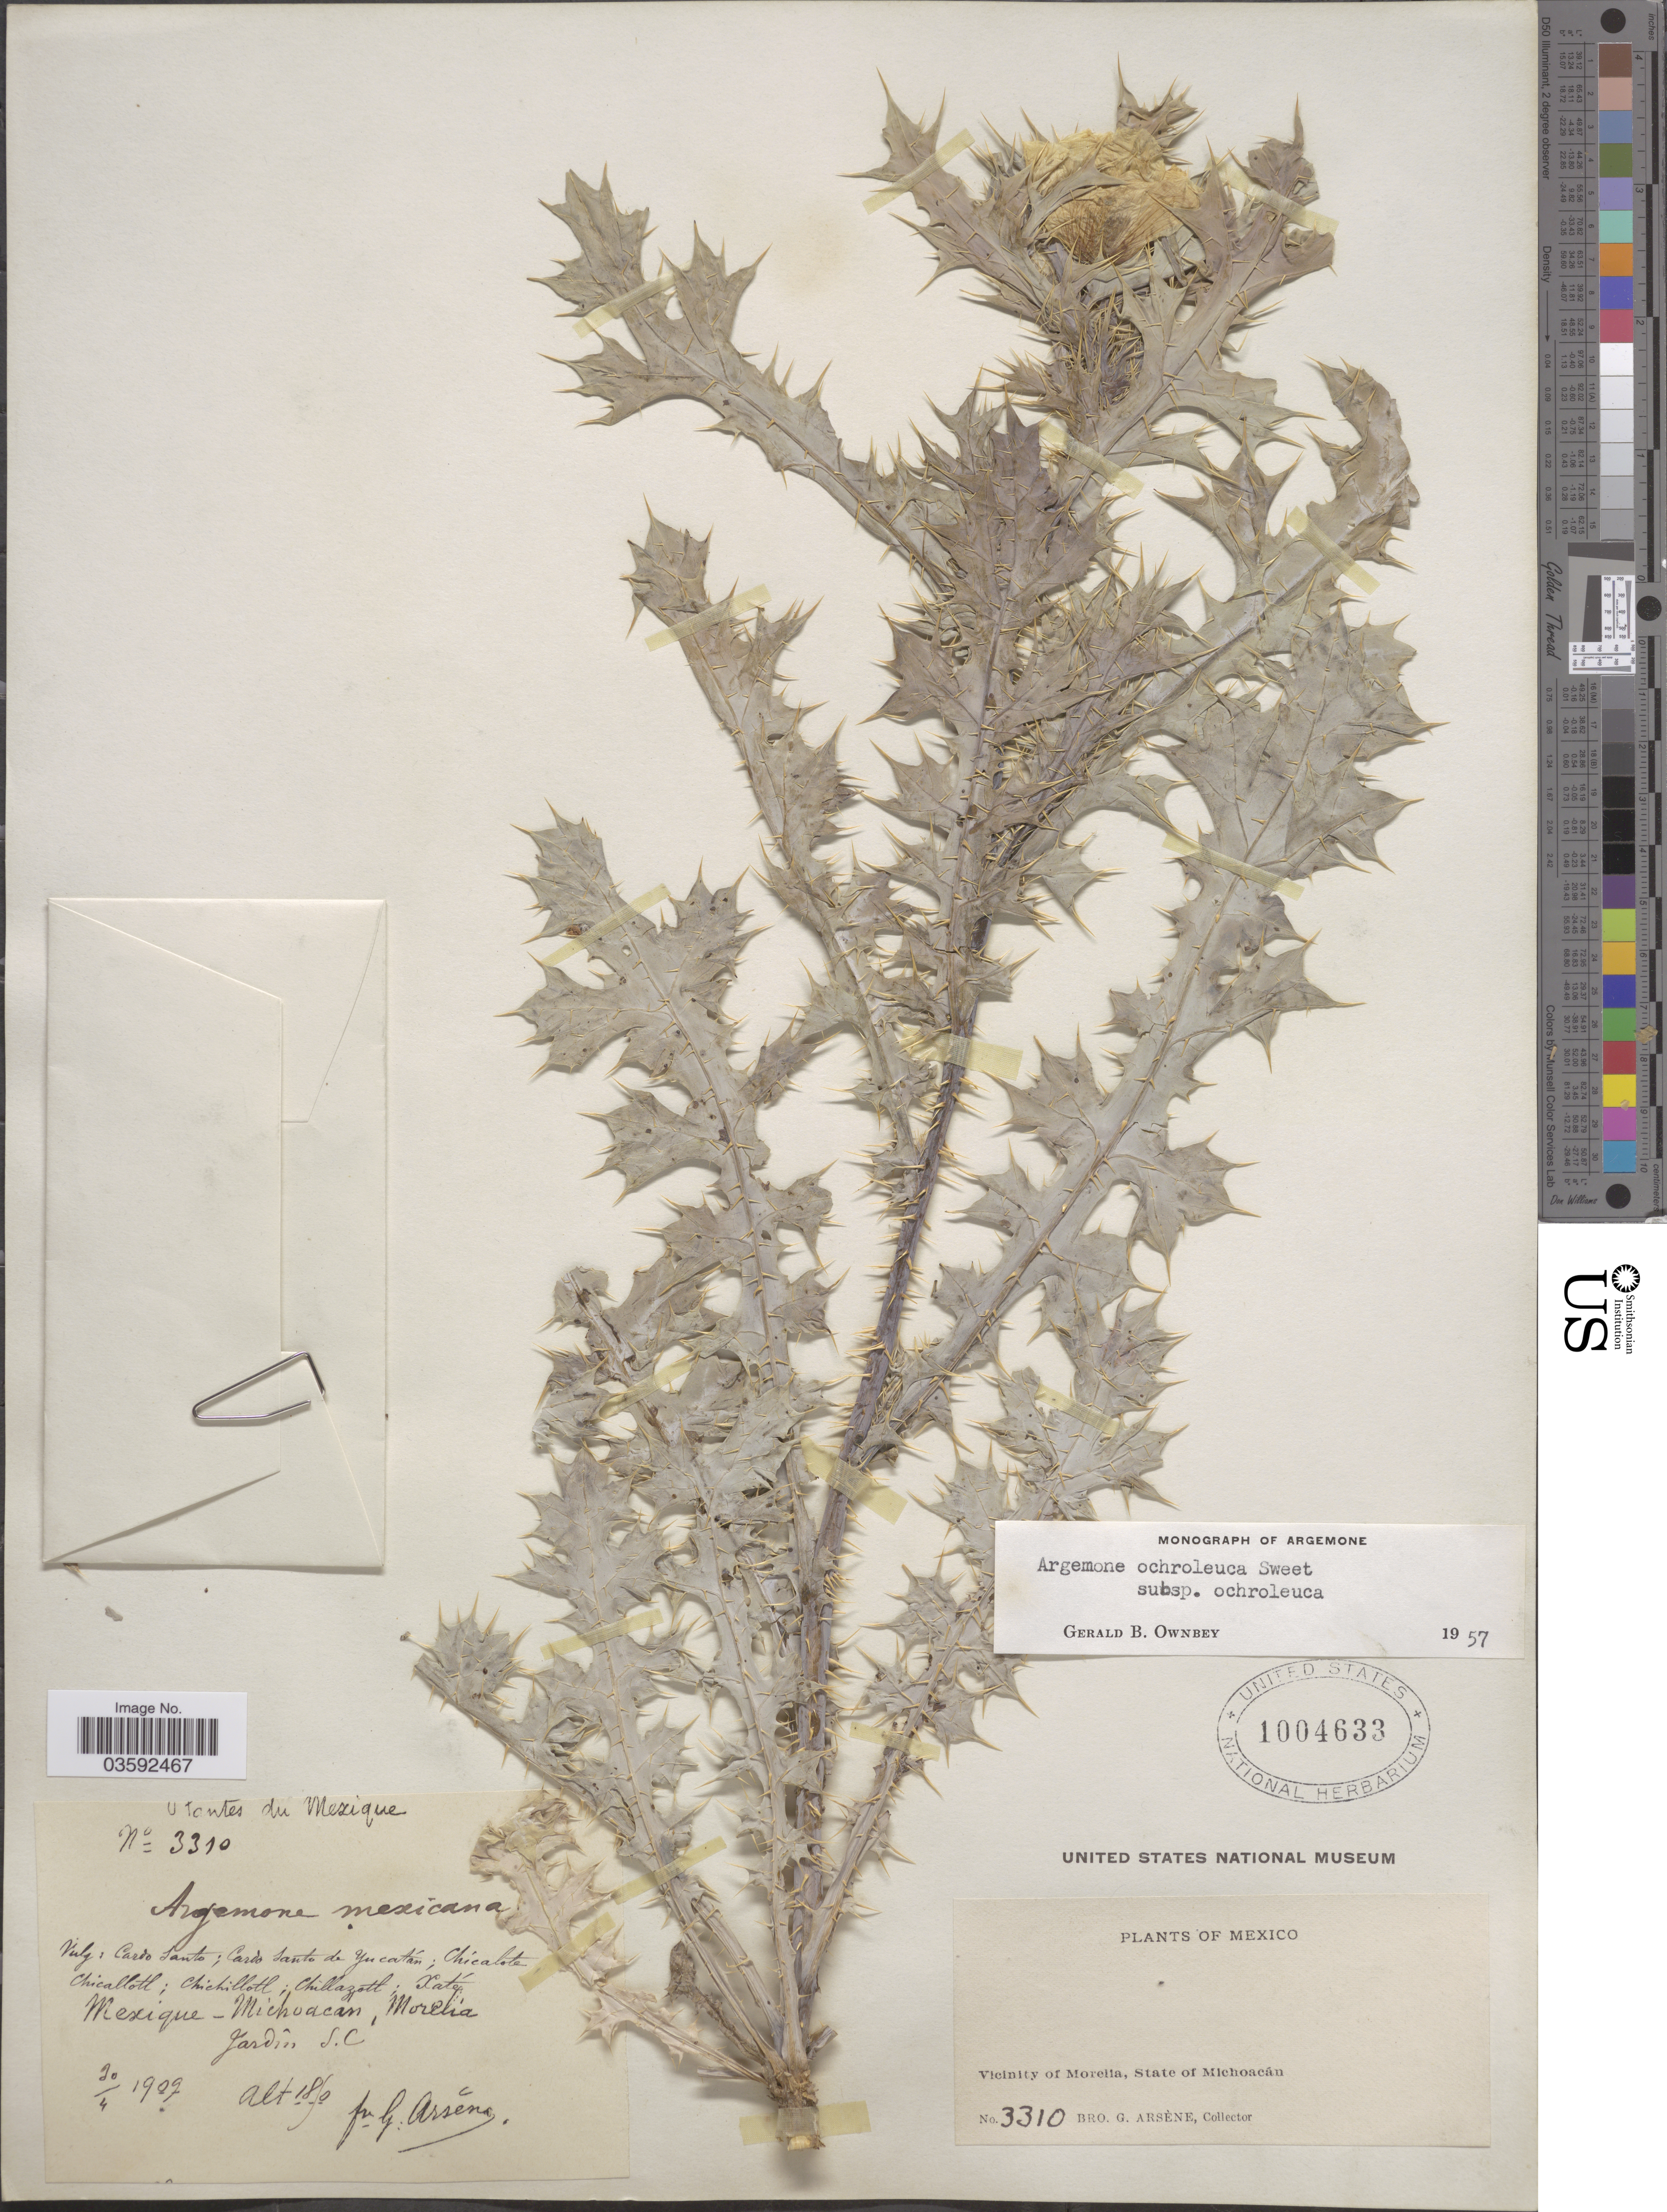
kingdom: Plantae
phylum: Tracheophyta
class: Magnoliopsida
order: Ranunculales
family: Papaveraceae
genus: Argemone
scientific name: Argemone ochroleuca subsp. ochroleuca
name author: Sweet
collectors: Bro. G. Arsène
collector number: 3310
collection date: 1909-04-30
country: Mexico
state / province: Michoacán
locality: Morelía Jardin S.C. Vicinity of Morelia.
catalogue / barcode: US 1004633